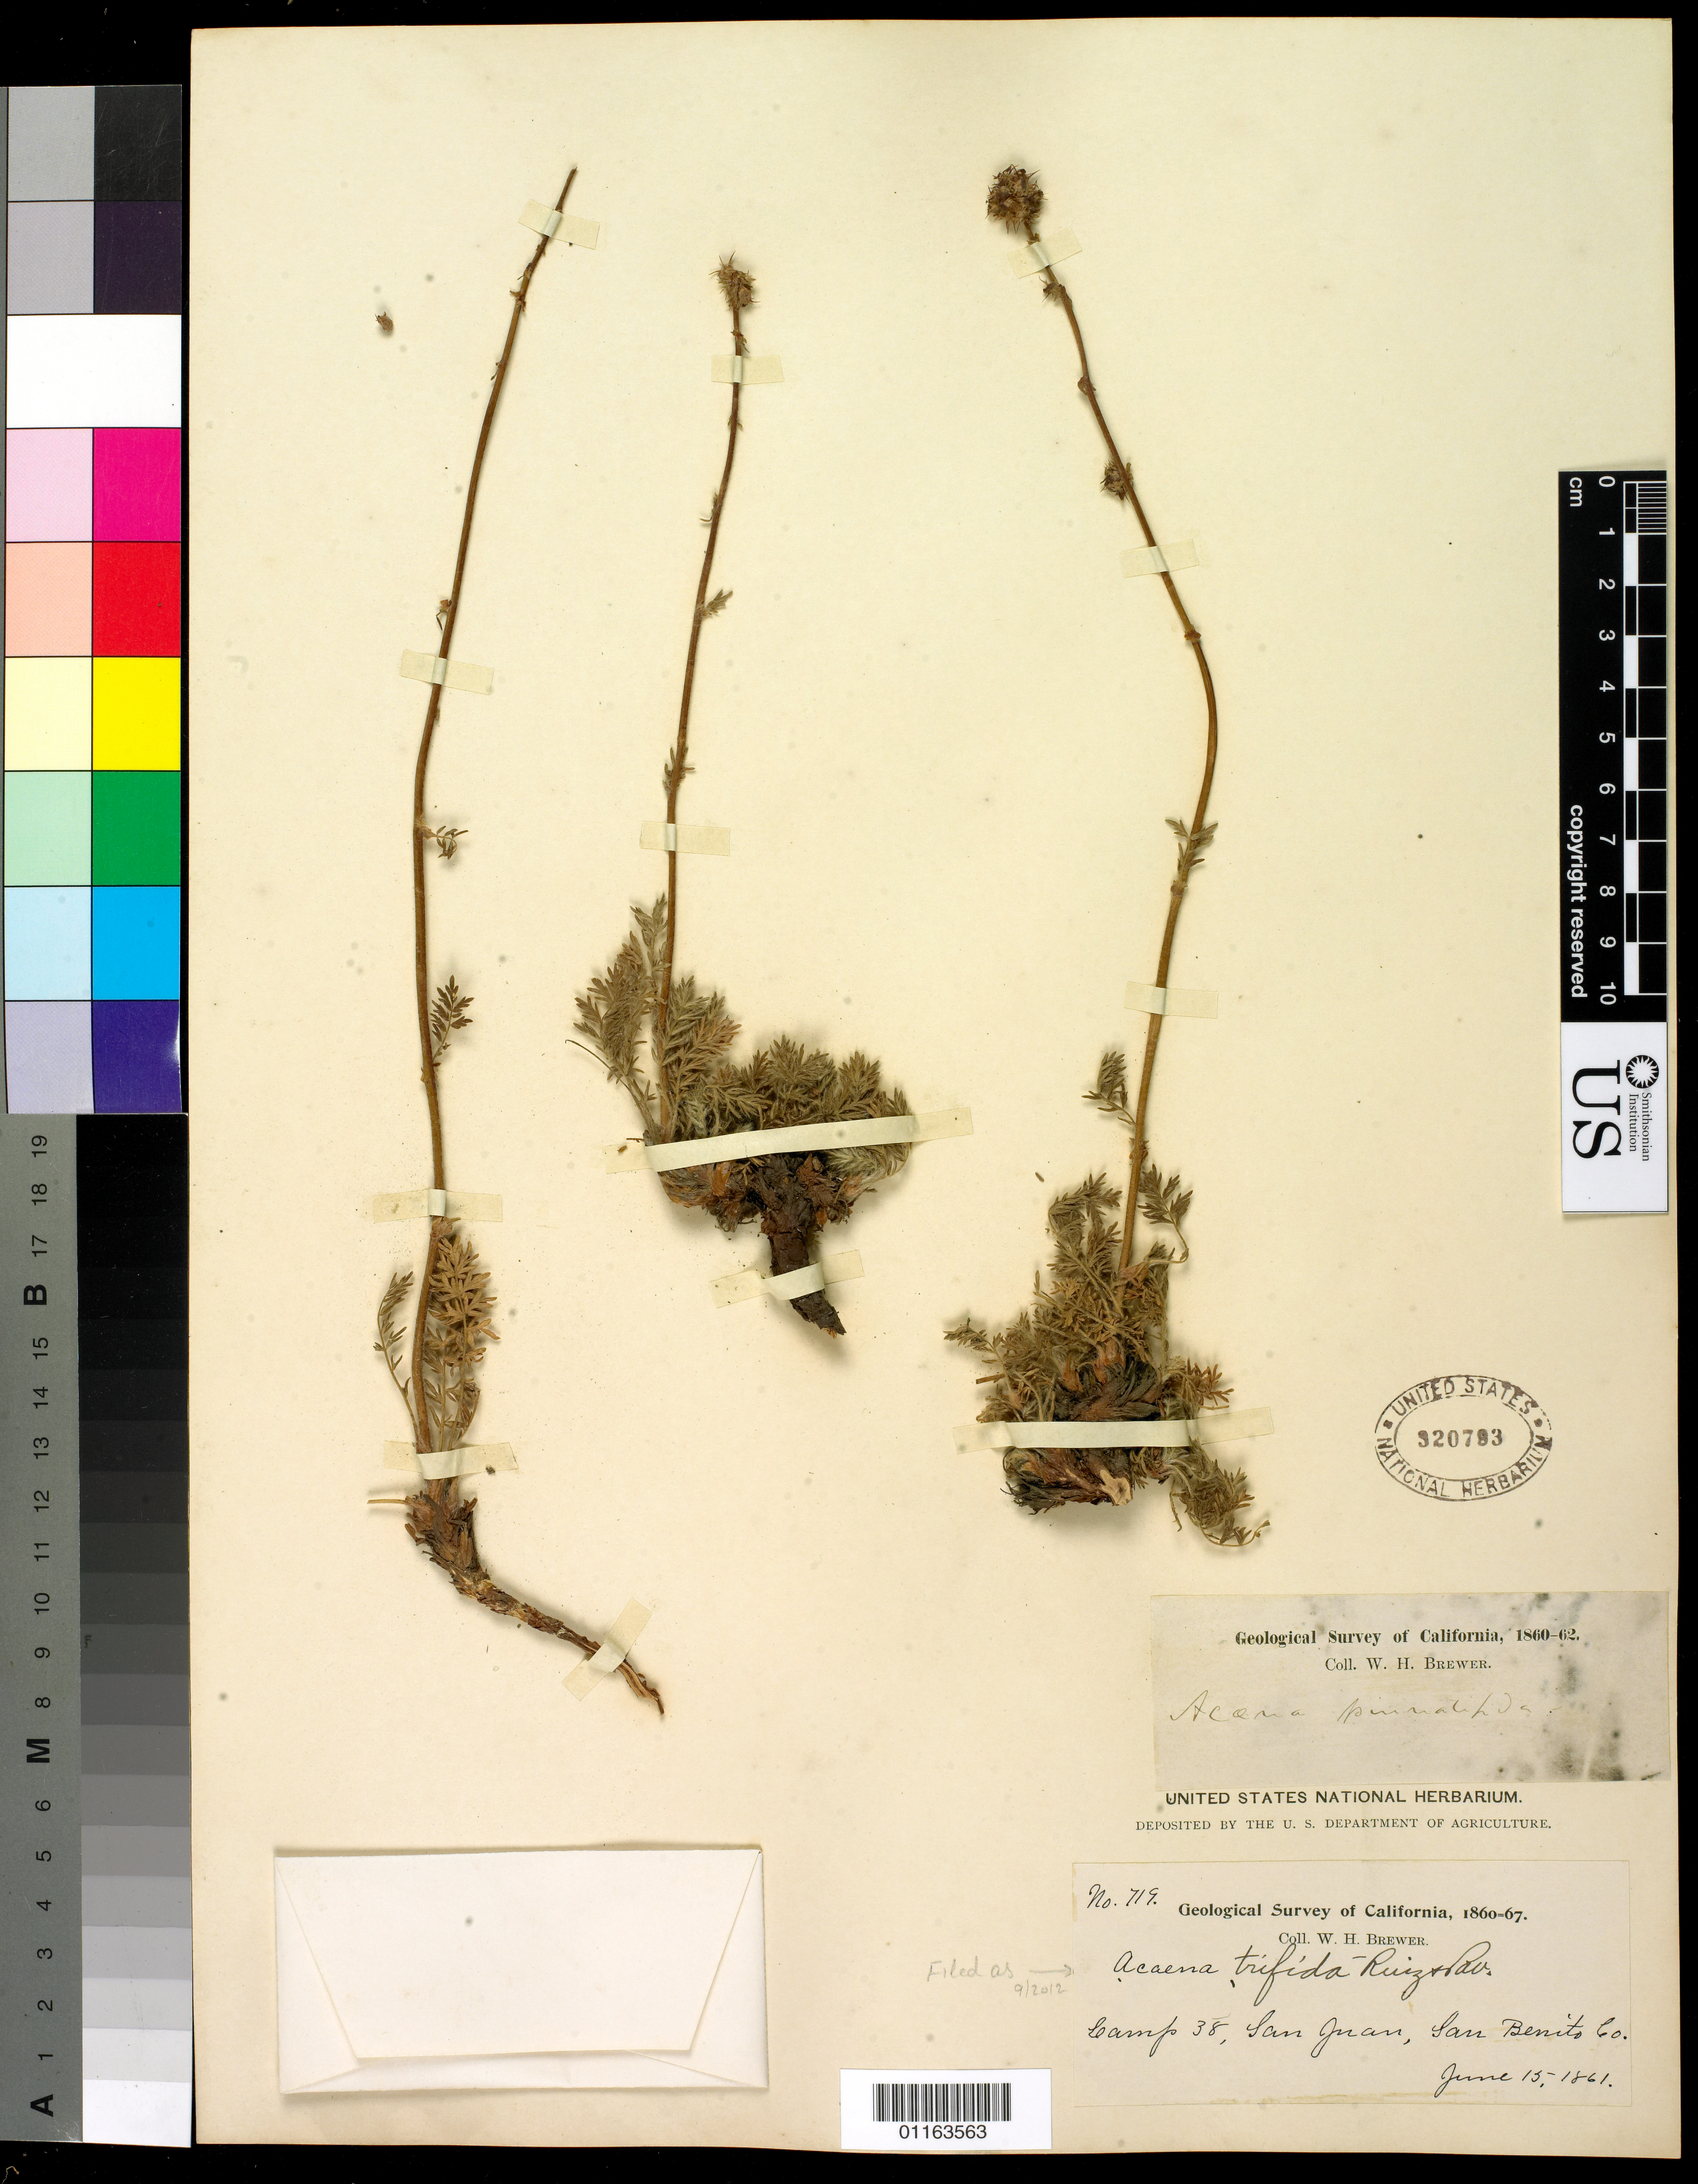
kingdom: Plantae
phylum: Tracheophyta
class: Magnoliopsida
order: Rosales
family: Rosaceae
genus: Acaena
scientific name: Acaena trifida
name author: Ruiz & Pav.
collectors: W. H. Brewer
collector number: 117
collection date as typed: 15 Jun 1861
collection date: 1861-06-15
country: United States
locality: Camp 38, San Juan, San Benito Co.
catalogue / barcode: US 320793